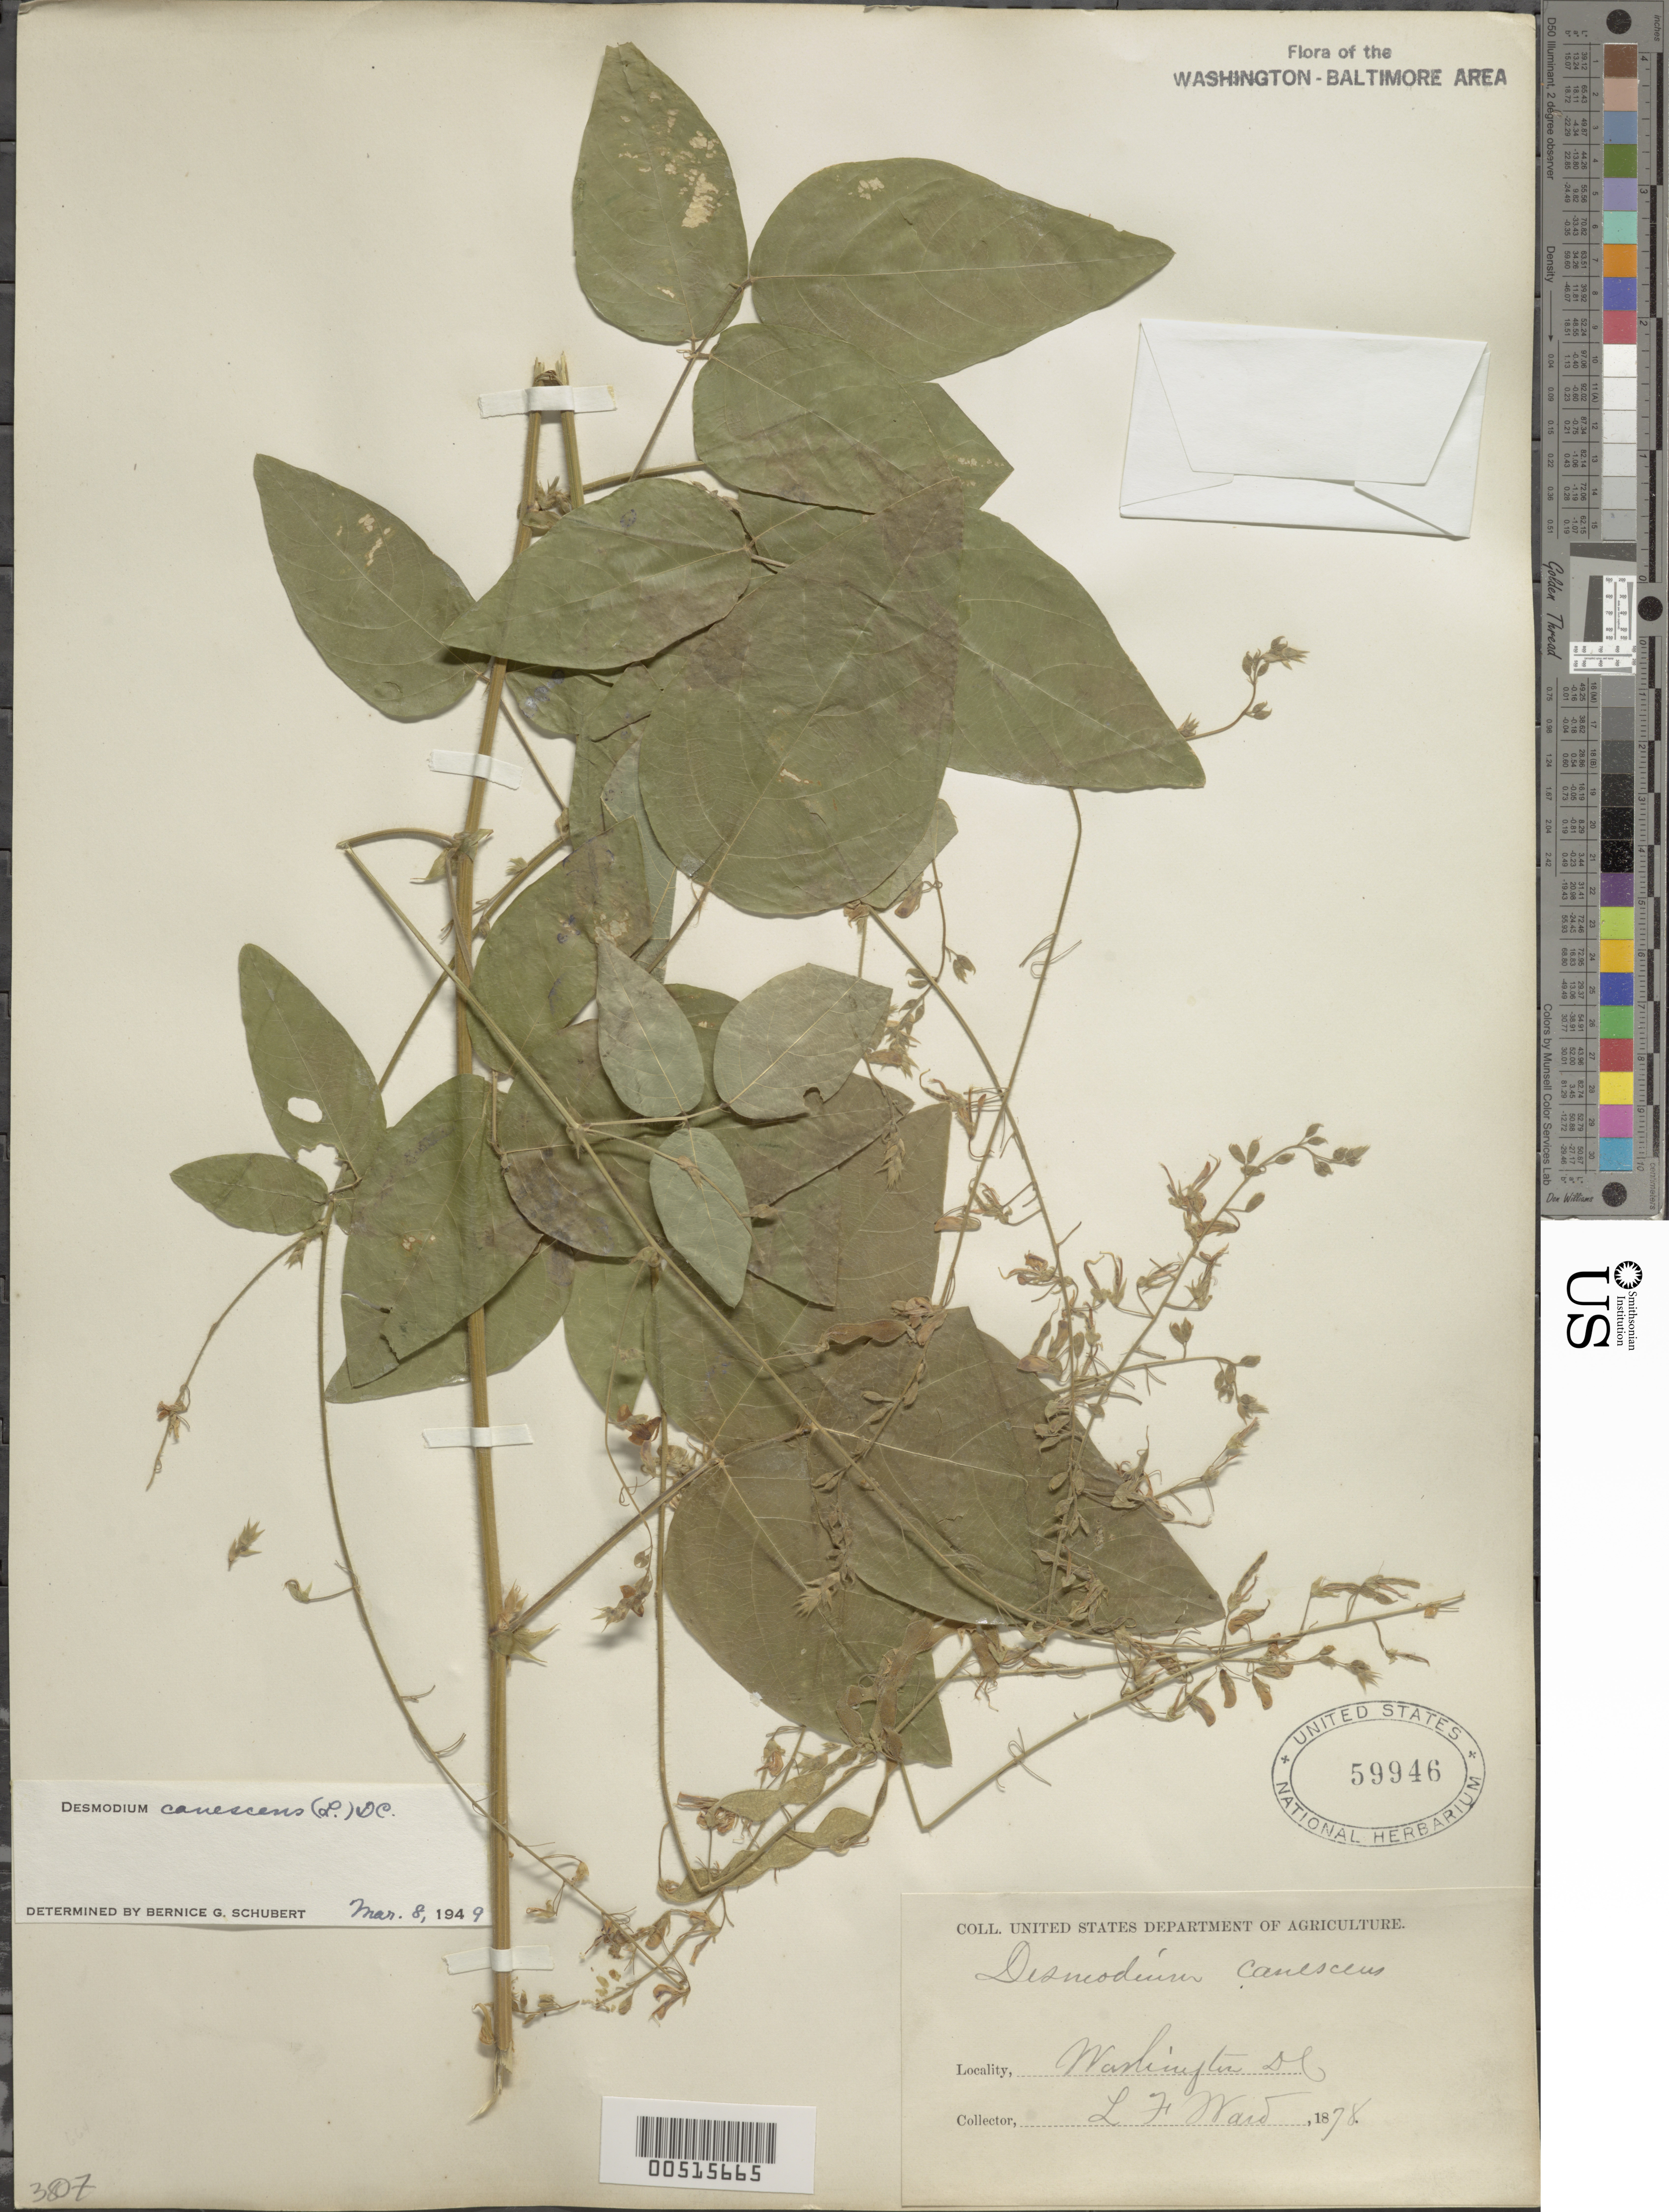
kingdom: Plantae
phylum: Tracheophyta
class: Magnoliopsida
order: Fabales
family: Fabaceae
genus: Desmodium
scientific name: Desmodium canescens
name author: (L.) DC.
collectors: L. F. Ward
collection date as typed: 1878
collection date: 1878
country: United States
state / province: District of Columbia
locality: Washington area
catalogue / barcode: US 59946